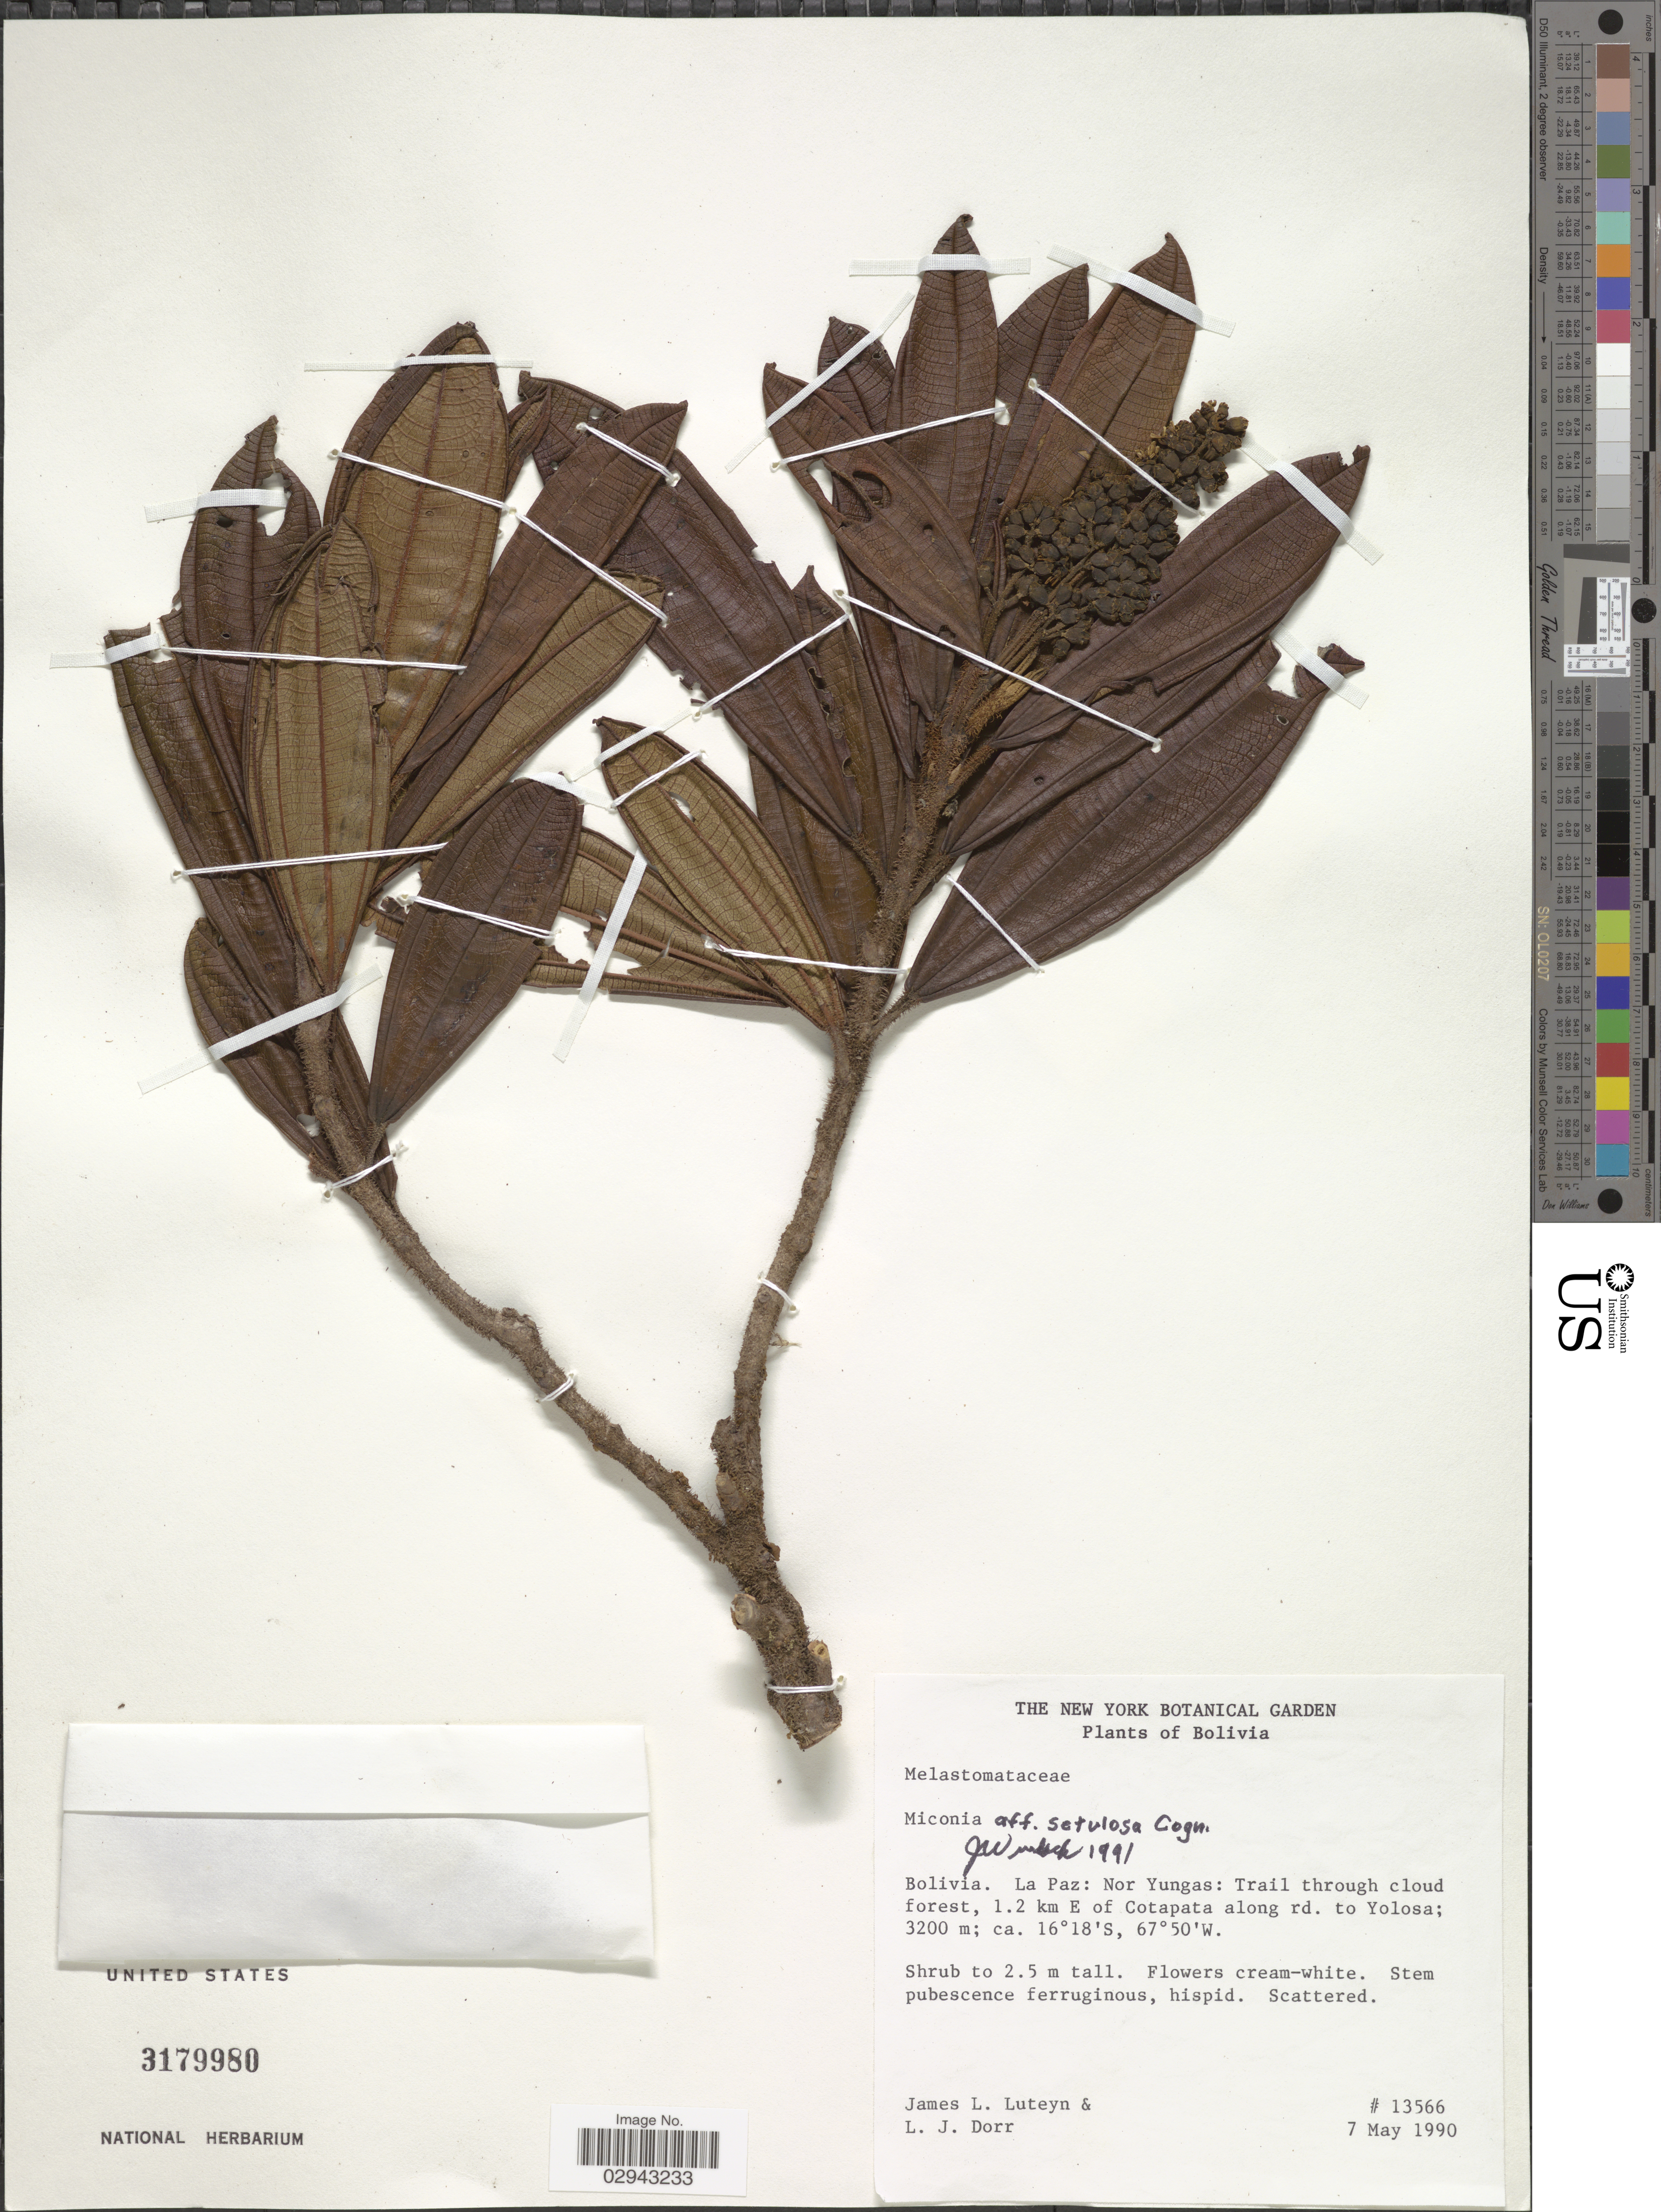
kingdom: Plantae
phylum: Tracheophyta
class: Magnoliopsida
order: Myrtales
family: Melastomataceae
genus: Miconia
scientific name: Miconia setulosa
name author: Cogn.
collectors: J. Luteyn & L. J. Dorr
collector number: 13566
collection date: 1990-05-07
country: Bolivia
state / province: La Paz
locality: Nor Yugas: Trail through cloud forest, 1.2 km E of Cotapata along rd. to Yolosa.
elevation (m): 3200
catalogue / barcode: US 3179980